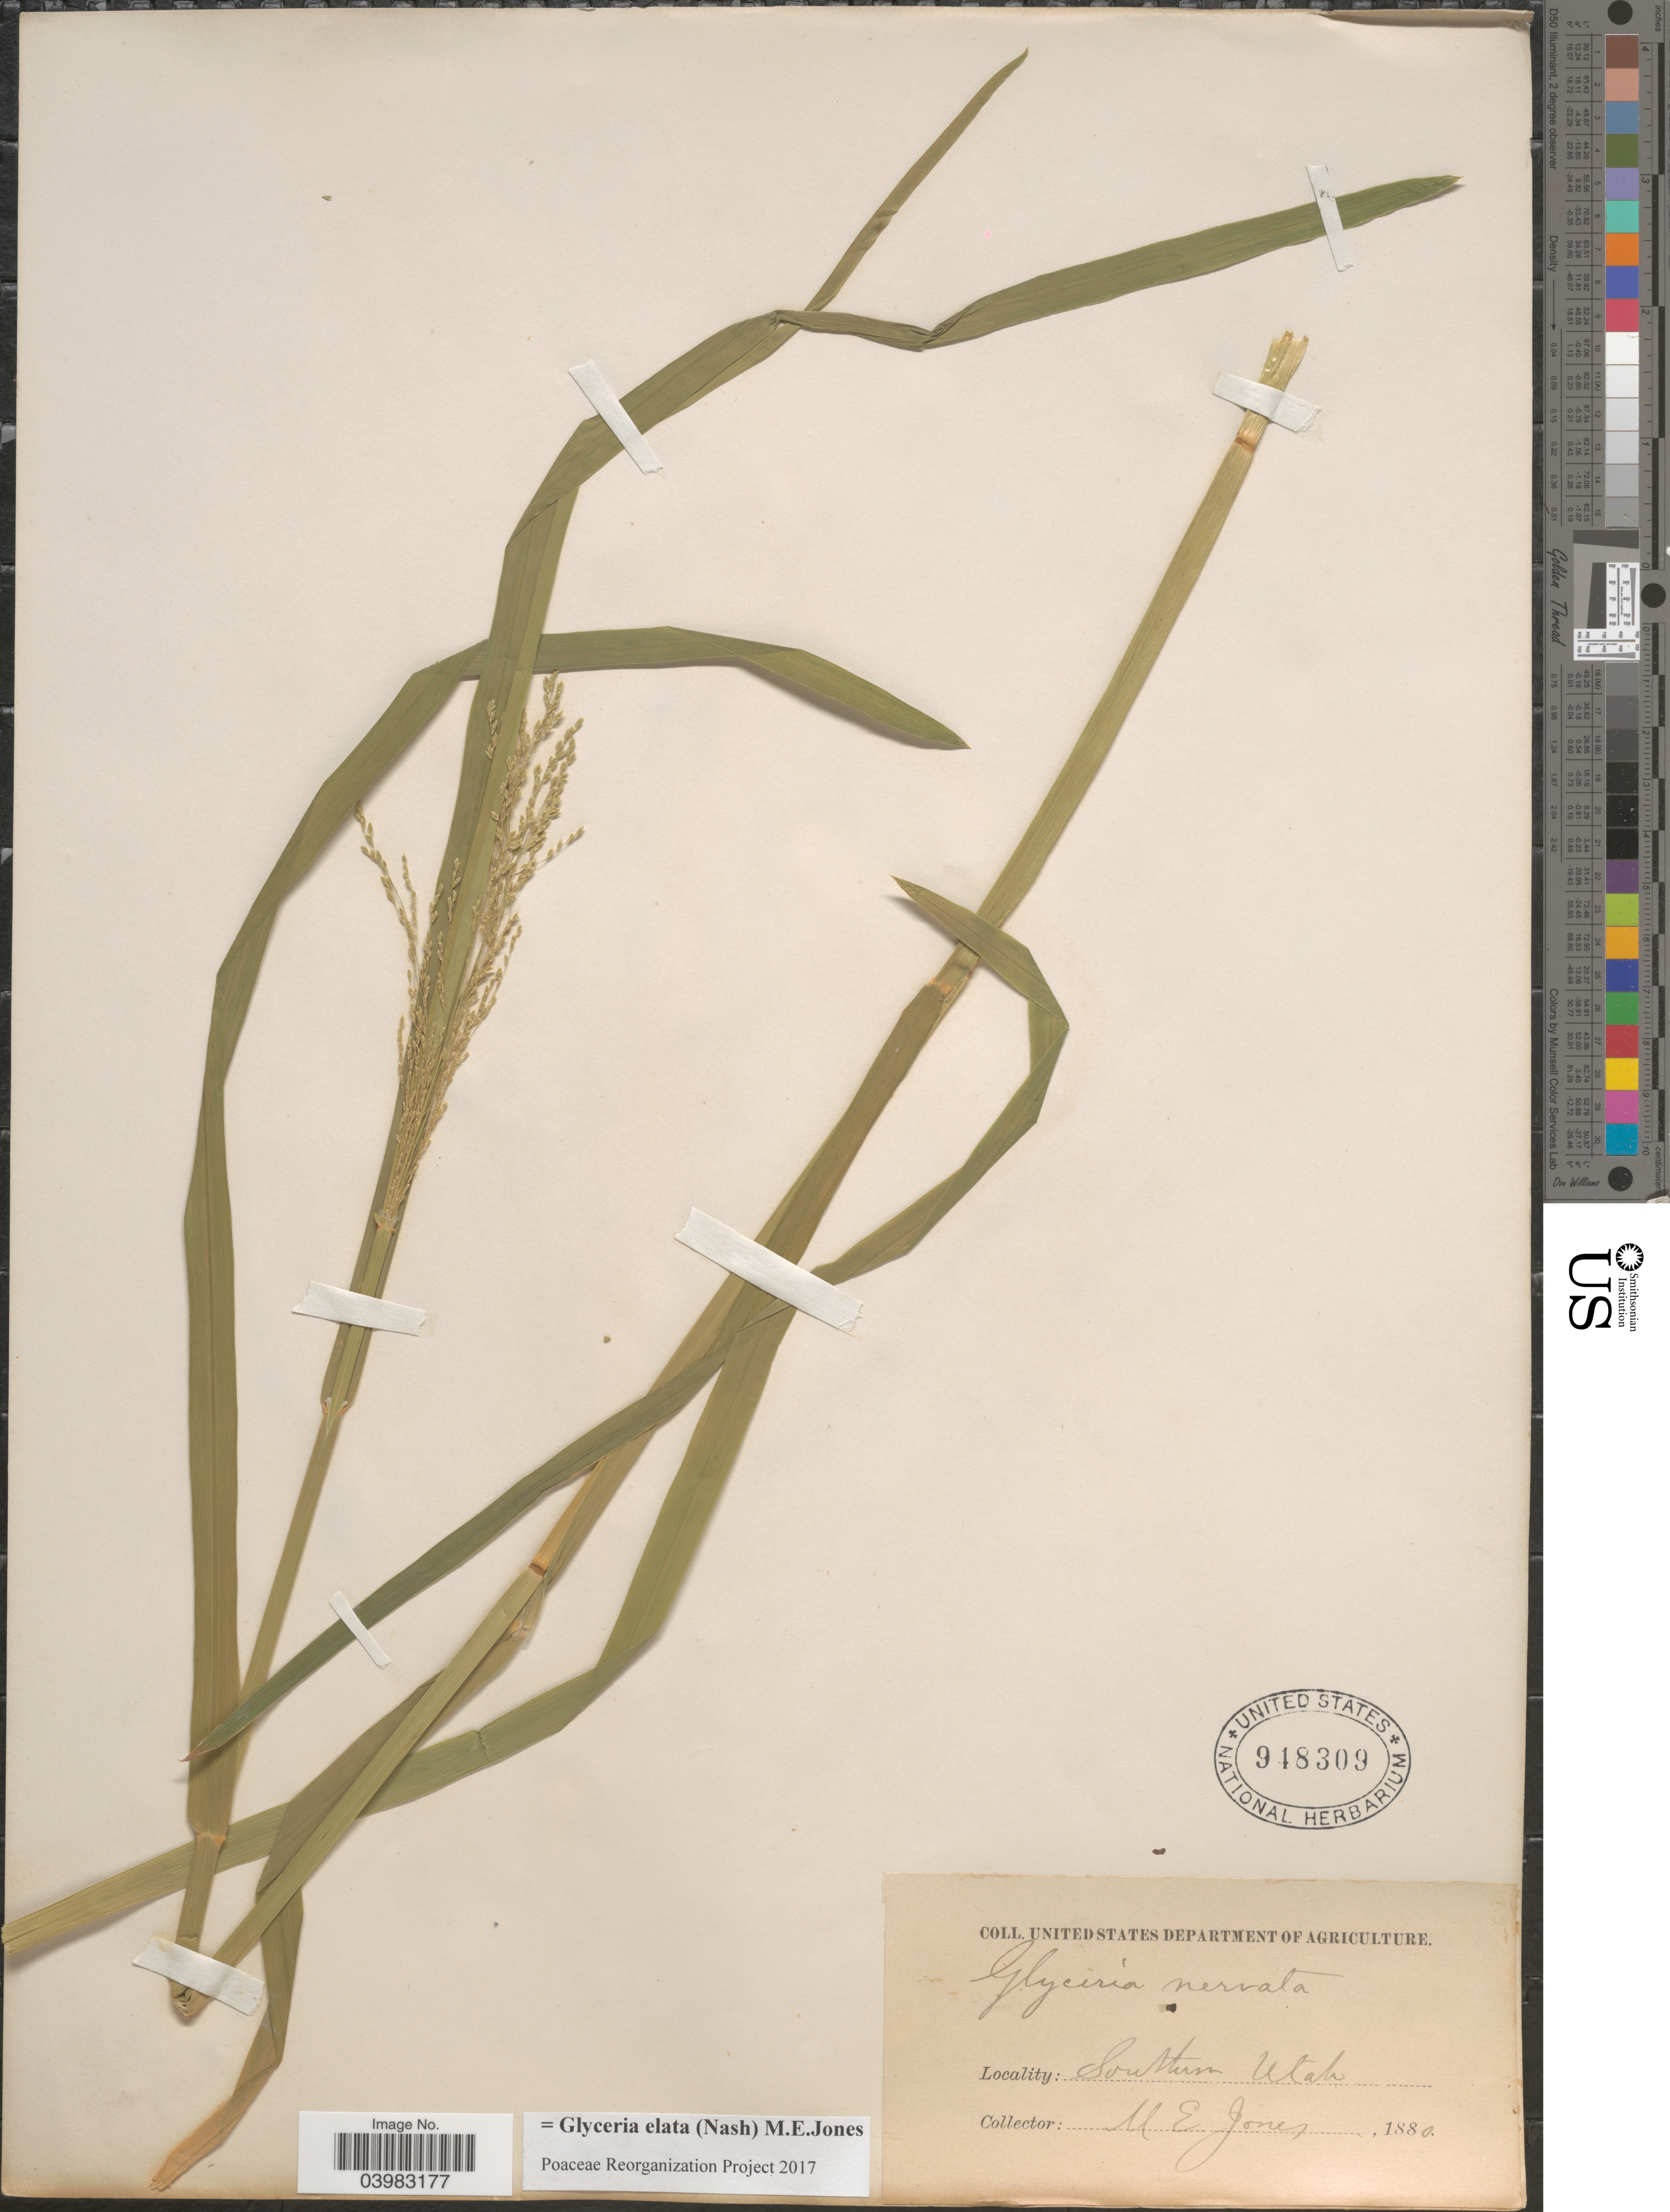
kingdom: Plantae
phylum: Tracheophyta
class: Liliopsida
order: Poales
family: Poaceae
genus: Glyceria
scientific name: Glyceria elata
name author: (Nash) M.E. Jones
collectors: M. E. Jones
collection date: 1880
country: United States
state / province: Utah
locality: Southern Utah.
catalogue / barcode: US 948309